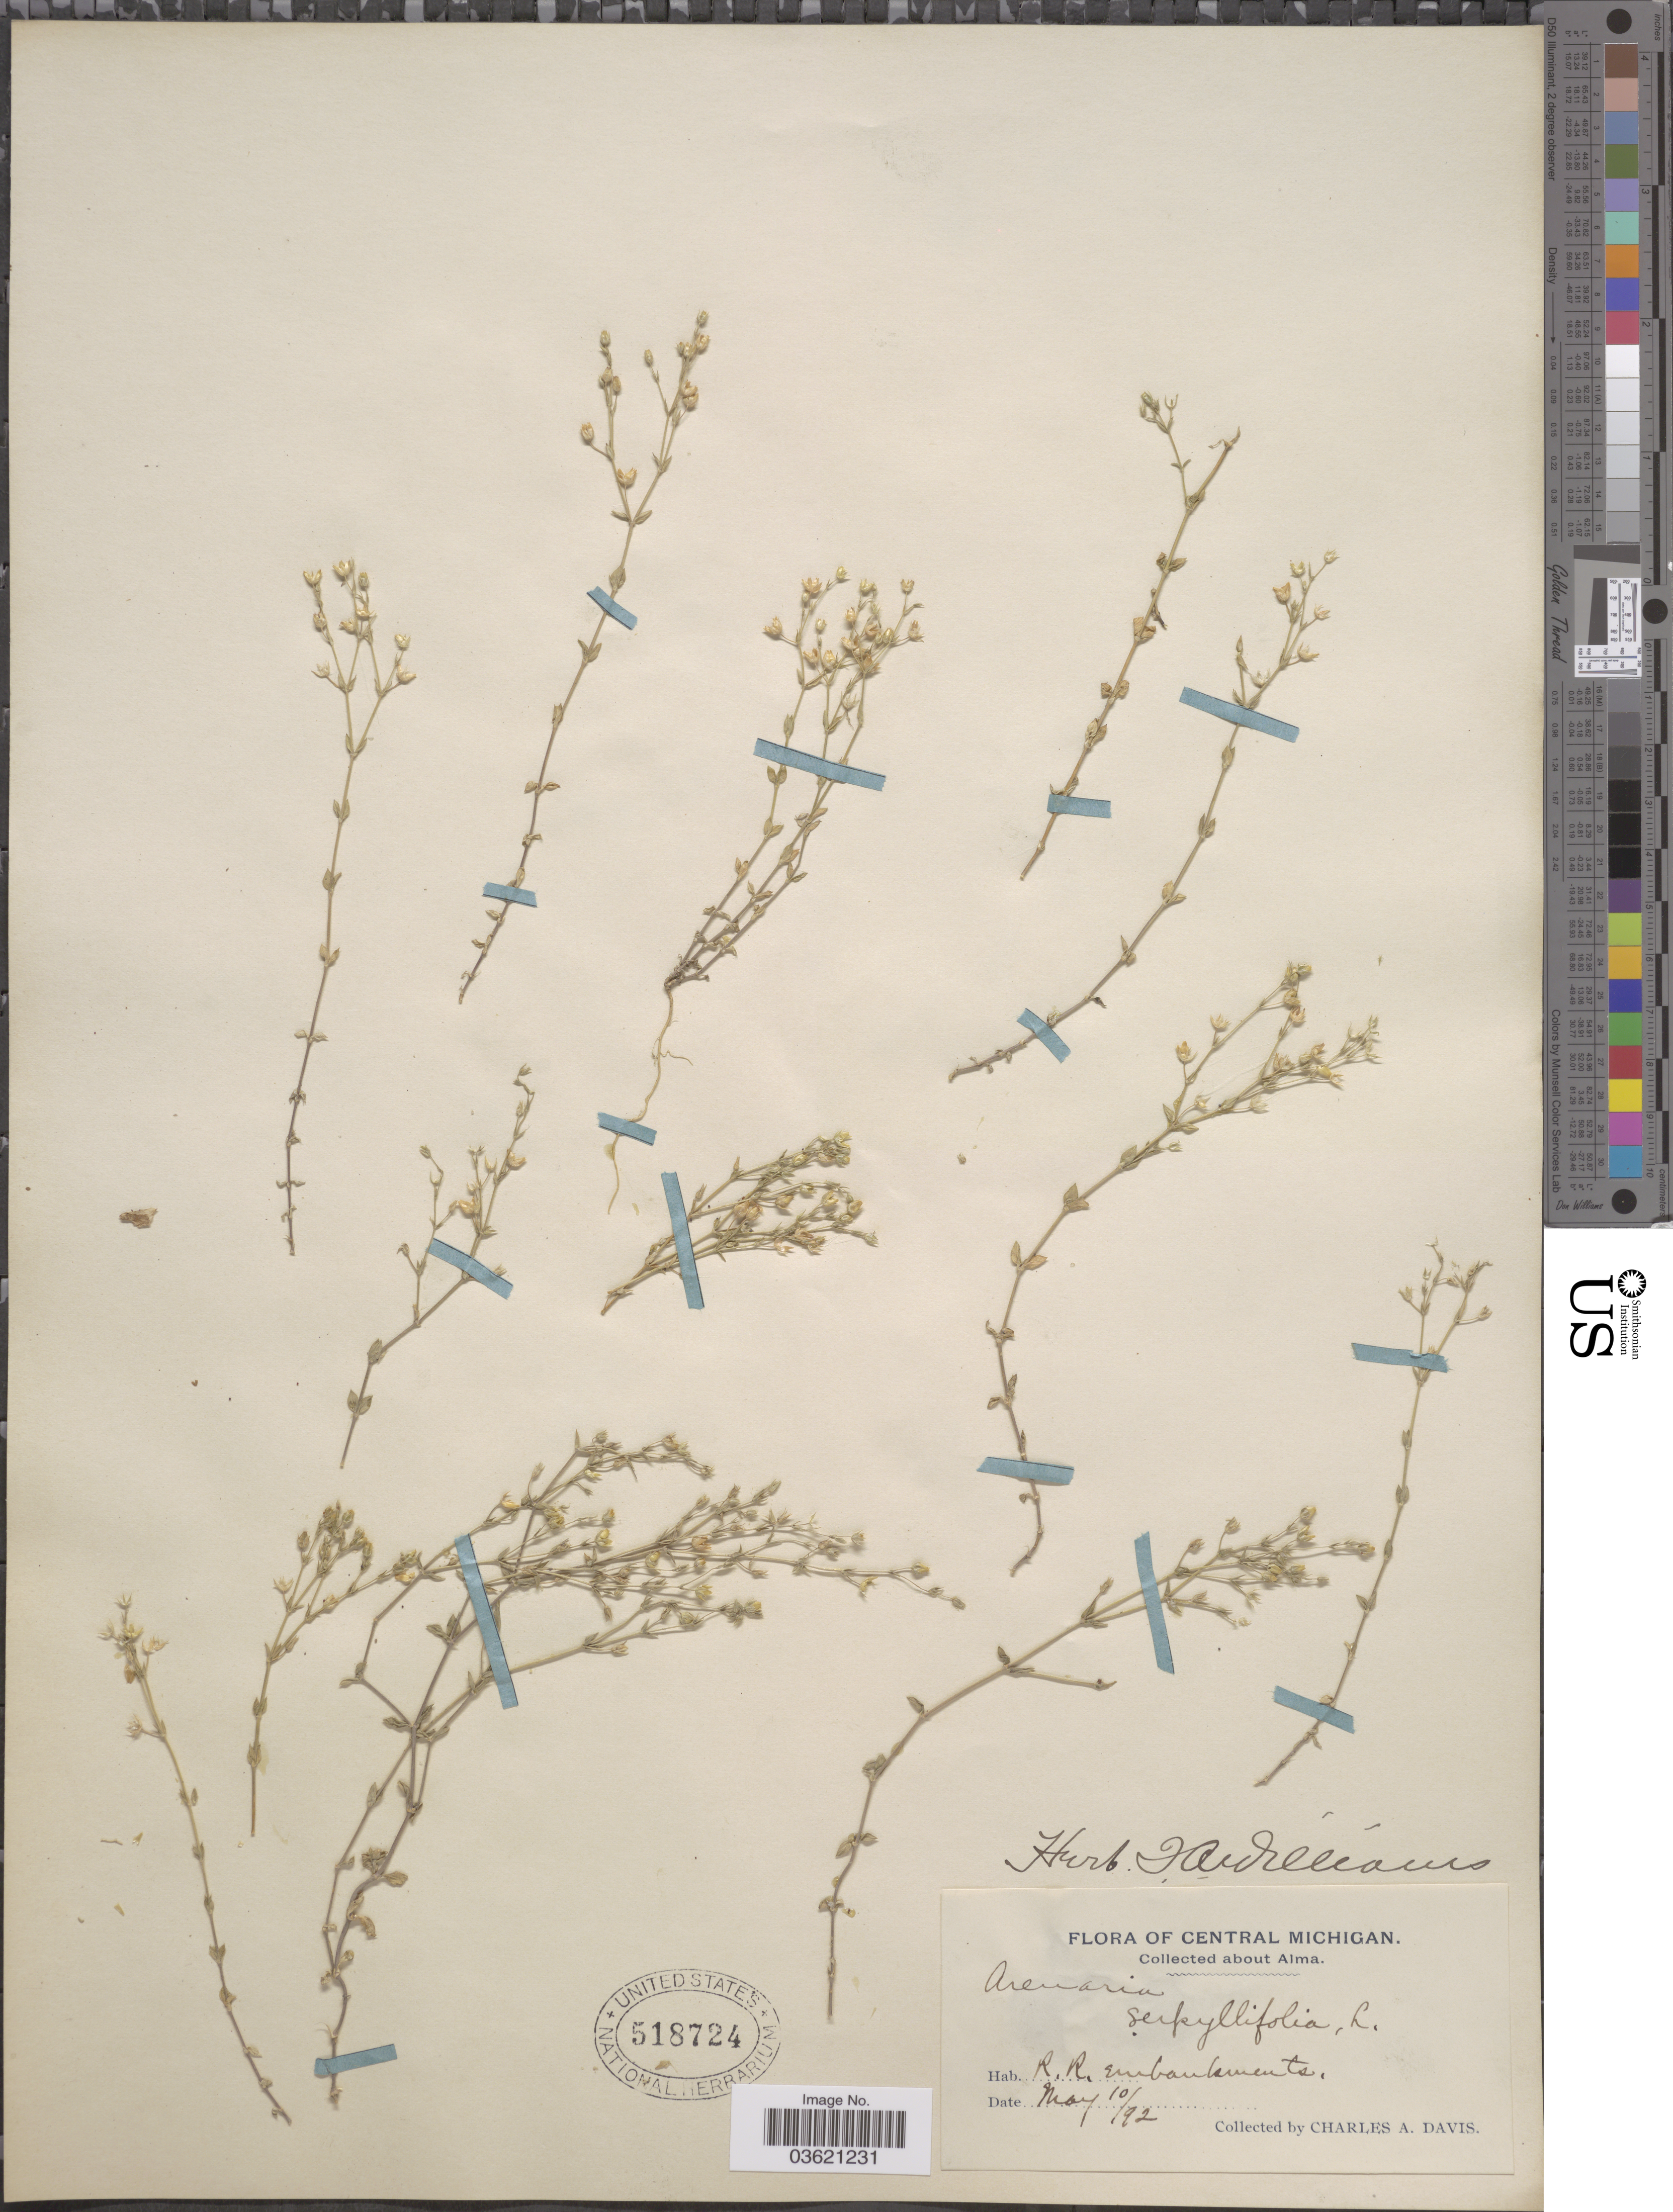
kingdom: Plantae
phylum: Tracheophyta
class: Magnoliopsida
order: Caryophyllales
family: Caryophyllaceae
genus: Arenaria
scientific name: Arenaria serpyllifolia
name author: L.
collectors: C. Davis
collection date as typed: Transcribed d/m/y: 10/5/92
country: United States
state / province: Michigan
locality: Central Michigan, about Alma. R. R. Embankments.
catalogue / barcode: US 518724